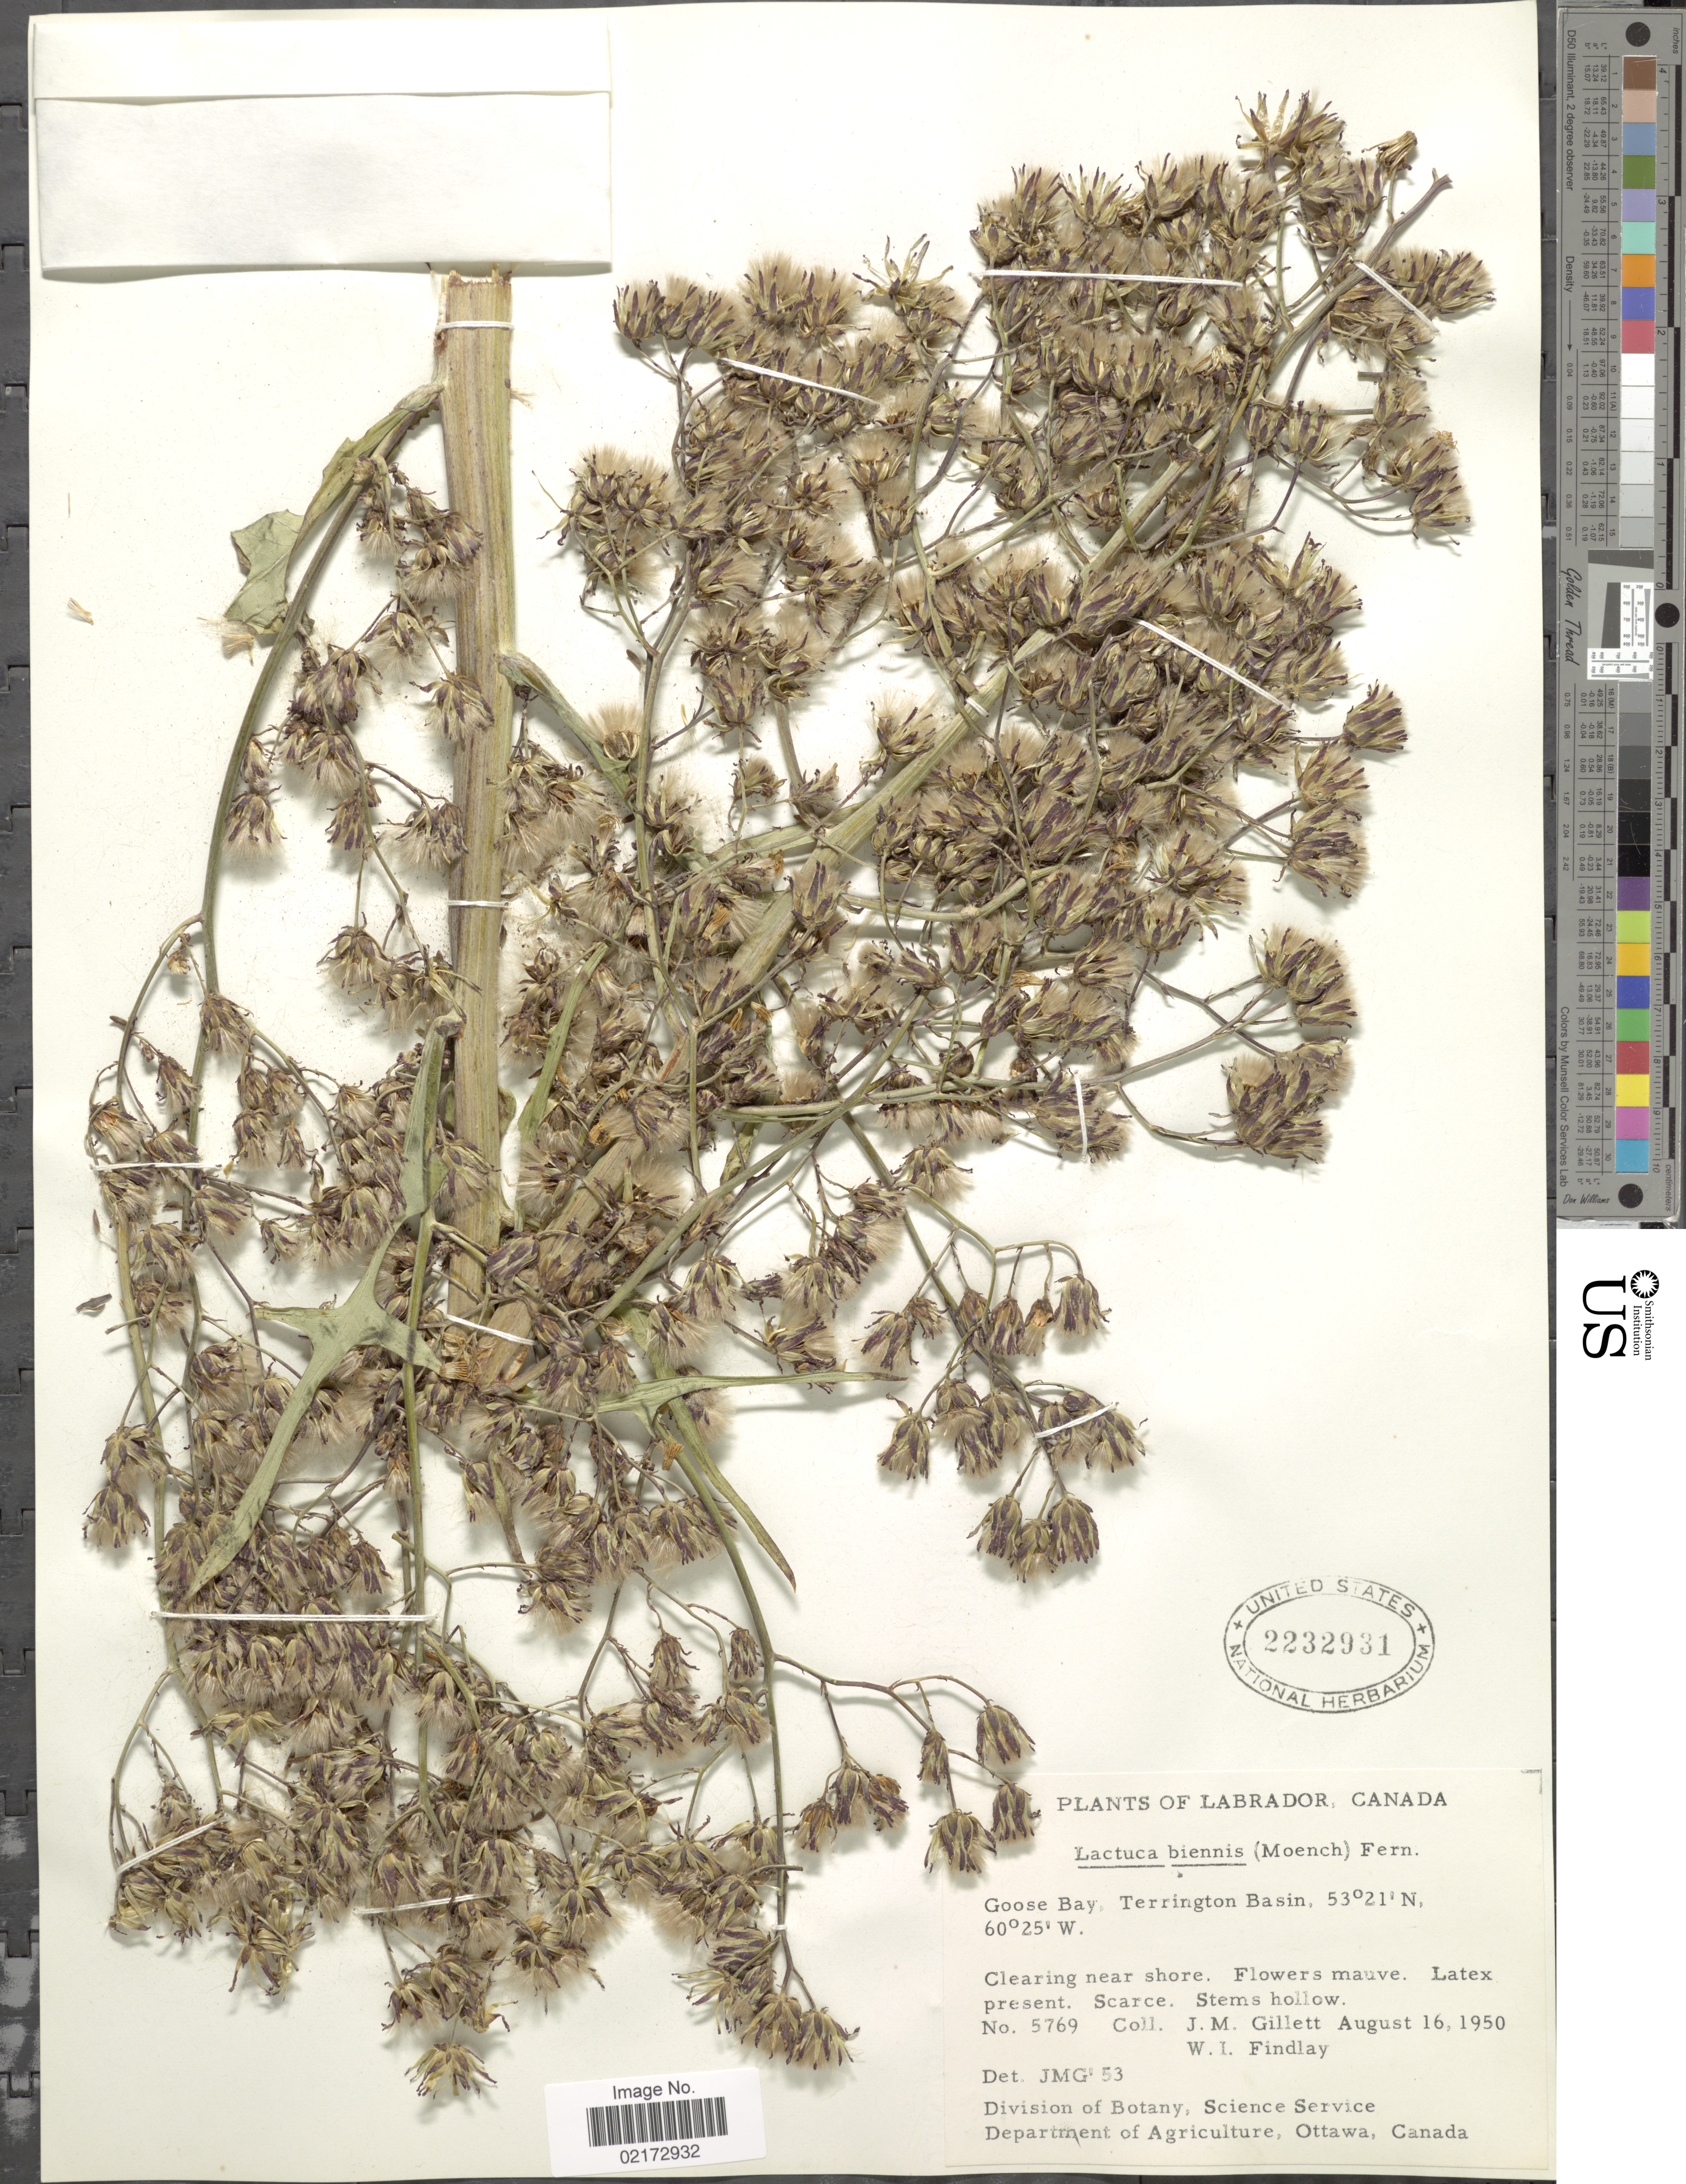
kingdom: Plantae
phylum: Tracheophyta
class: Magnoliopsida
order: Asterales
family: Asteraceae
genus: Lactuca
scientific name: Lactuca biennis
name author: (Moench) Fernald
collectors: J. M. Gillett & W. Findlay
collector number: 5769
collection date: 1950-08-16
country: Canada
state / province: Newfoundland and Labrador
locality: Labrador, Goose Bay, Terrington Basin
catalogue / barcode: US 2232931